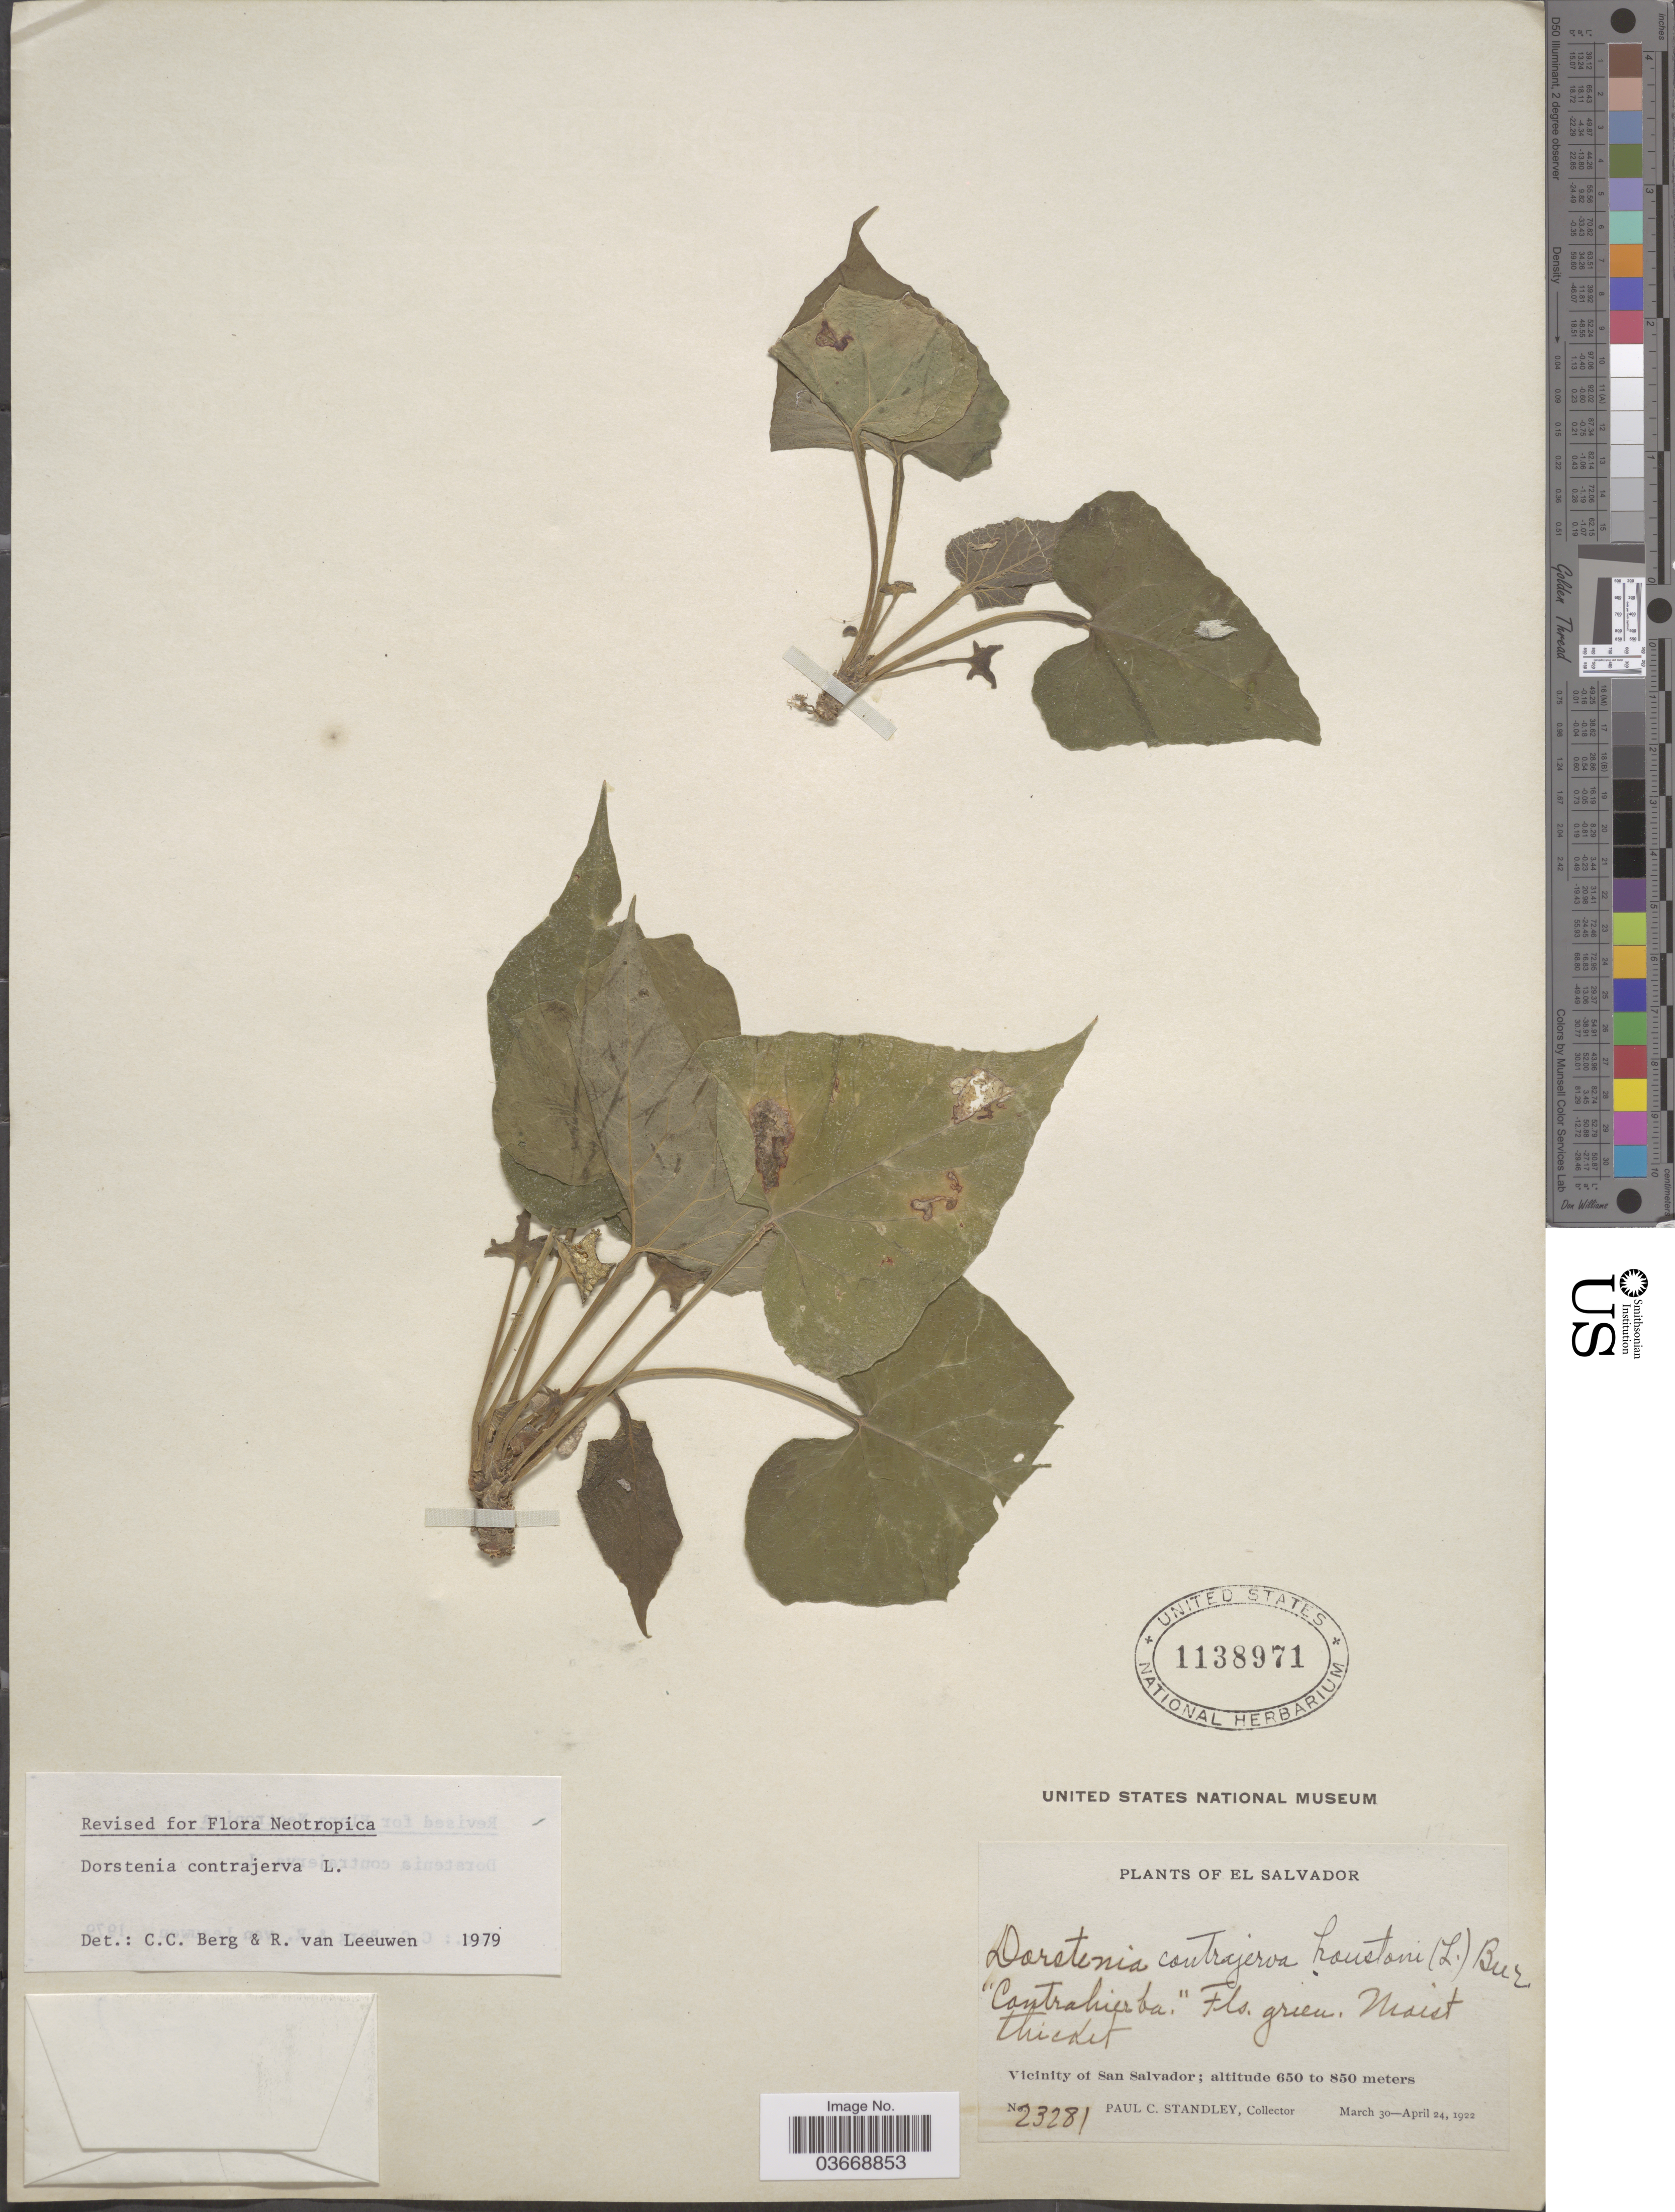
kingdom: Plantae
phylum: Tracheophyta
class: Magnoliopsida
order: Rosales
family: Moraceae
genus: Dorstenia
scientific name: Dorstenia contrajerva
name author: L.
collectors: P. C. Standley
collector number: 23281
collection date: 1922-03-30/1922-04-24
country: El Salvador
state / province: San Salvador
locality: Vicinity of San Salvador.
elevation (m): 650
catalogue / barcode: US 1138971